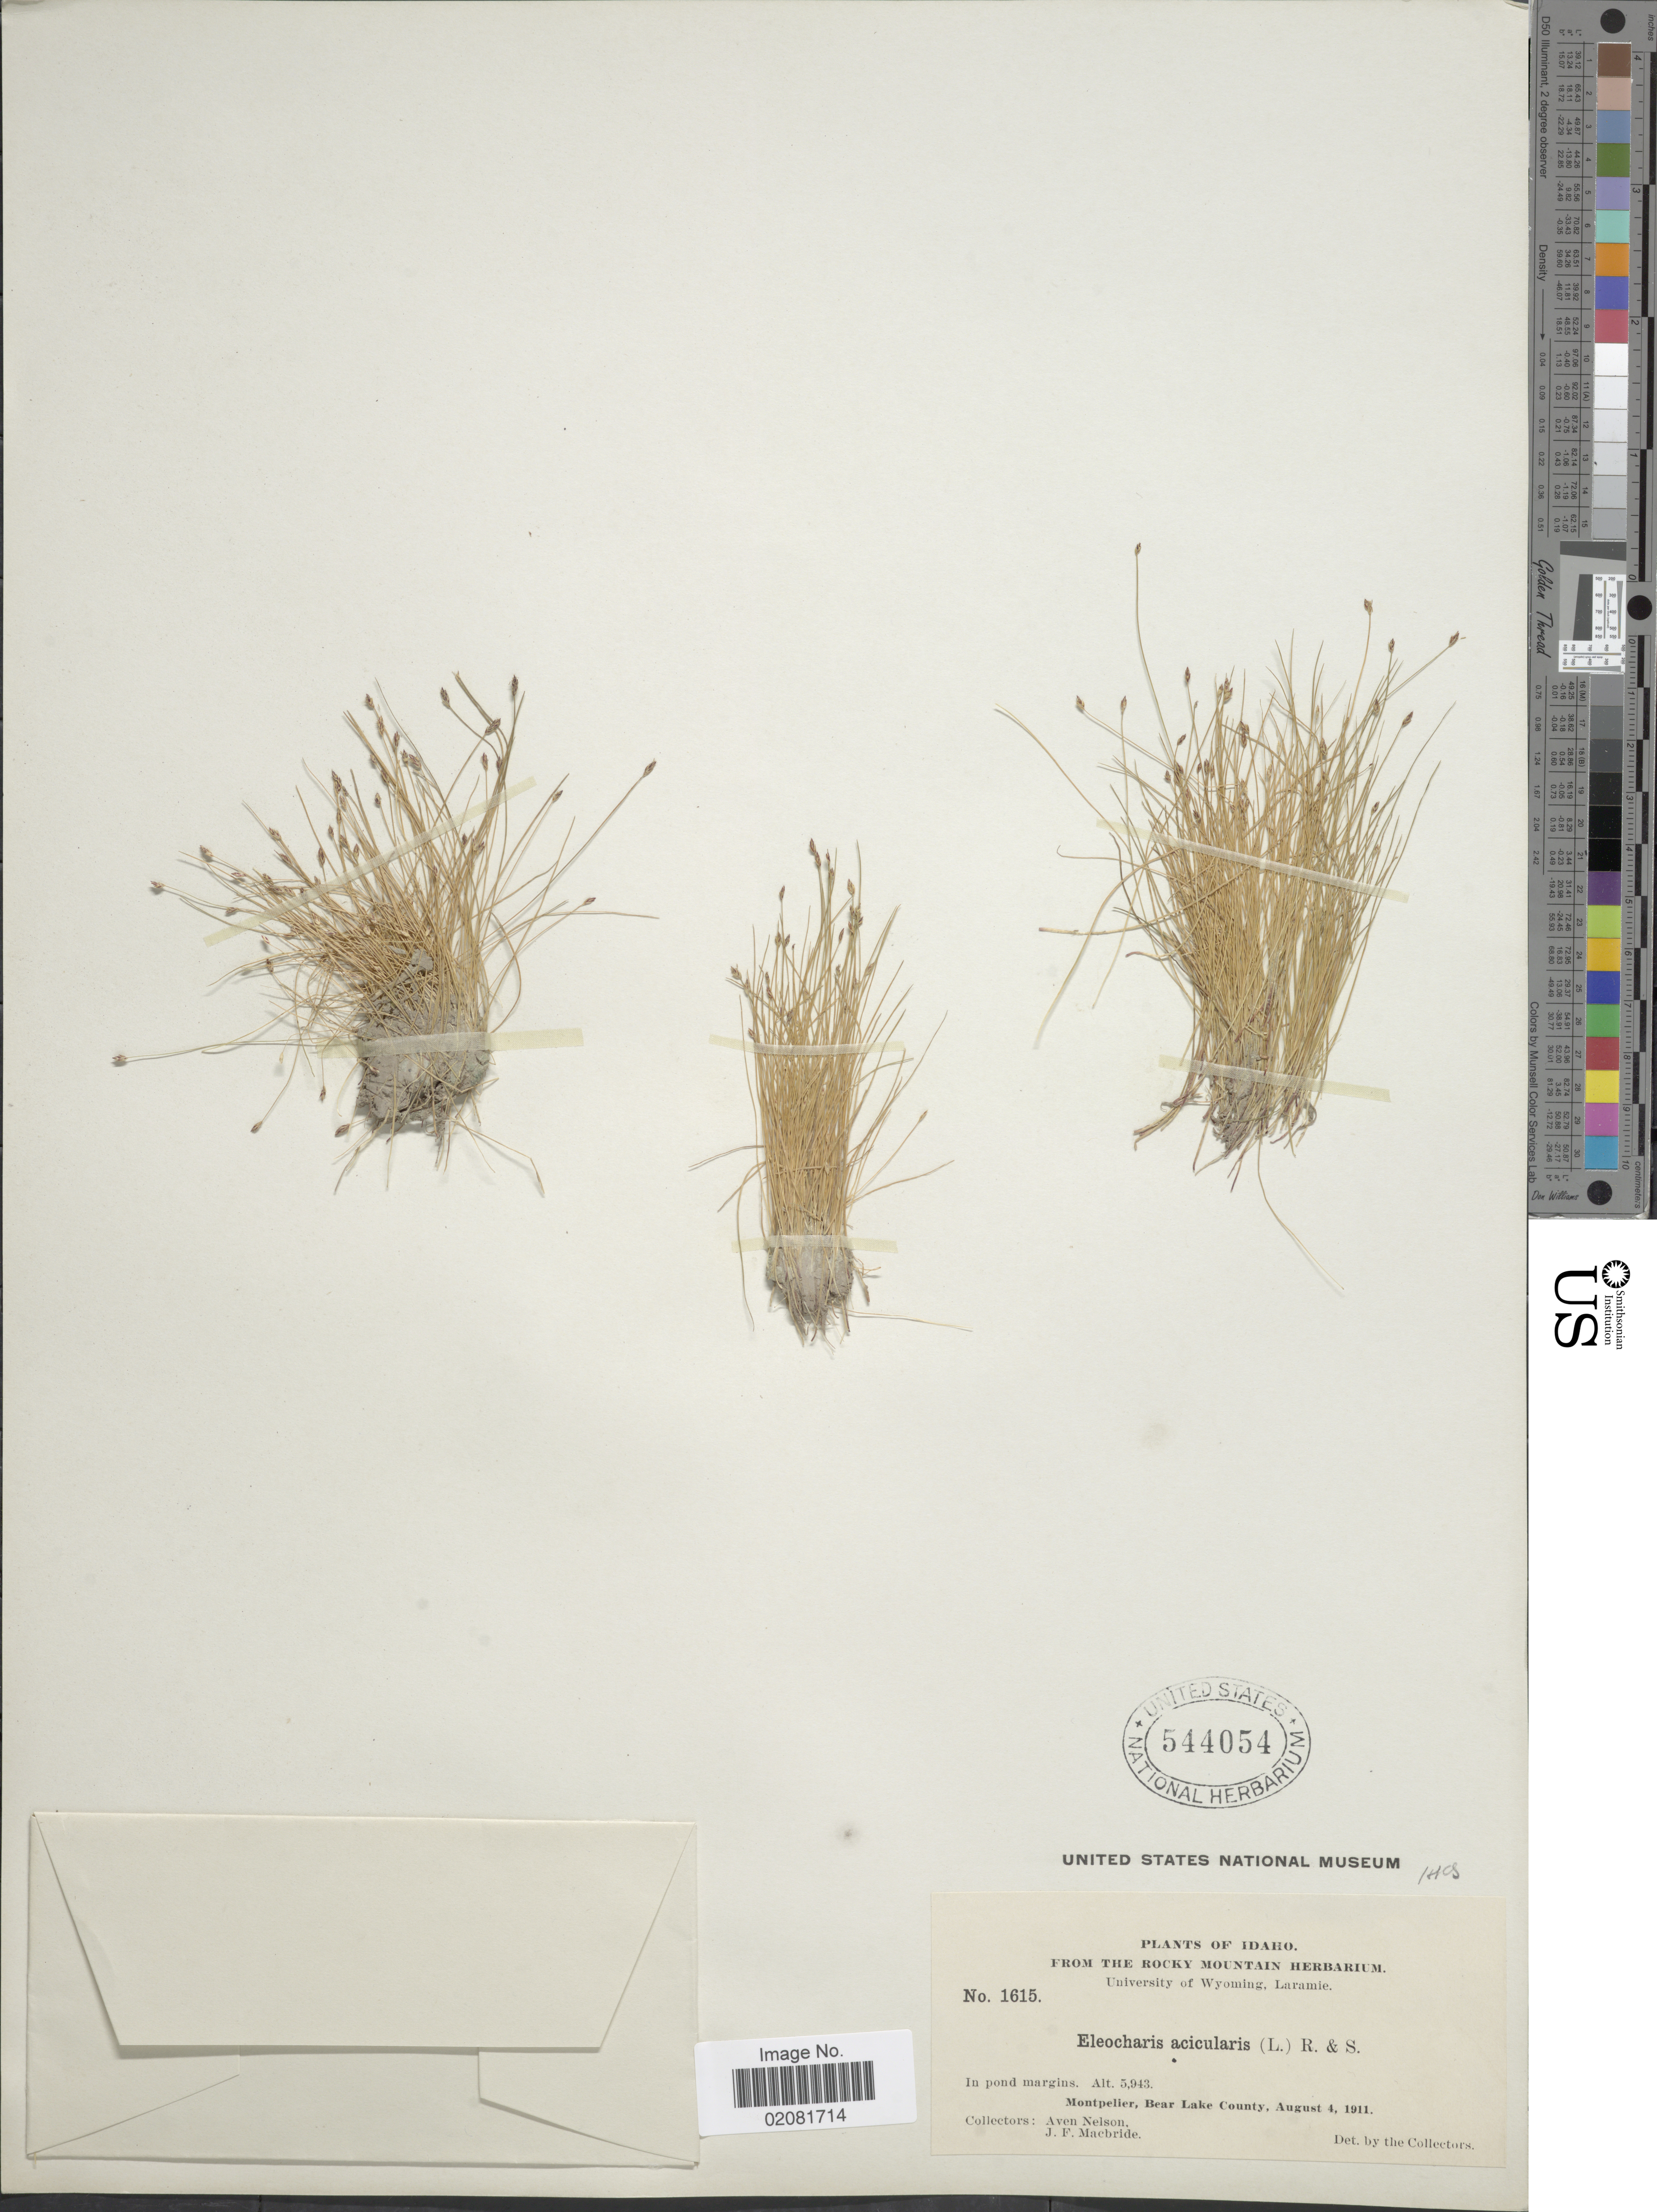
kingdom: Plantae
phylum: Tracheophyta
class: Liliopsida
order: Poales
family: Cyperaceae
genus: Eleocharis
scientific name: Eleocharis acicularis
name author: (L.) Roem. & Schult.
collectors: A. Nelson & J. F. Macbride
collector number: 1615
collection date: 1911-08-04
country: United States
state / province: Idaho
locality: Montpellier, Bear Lake County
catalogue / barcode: US 544054